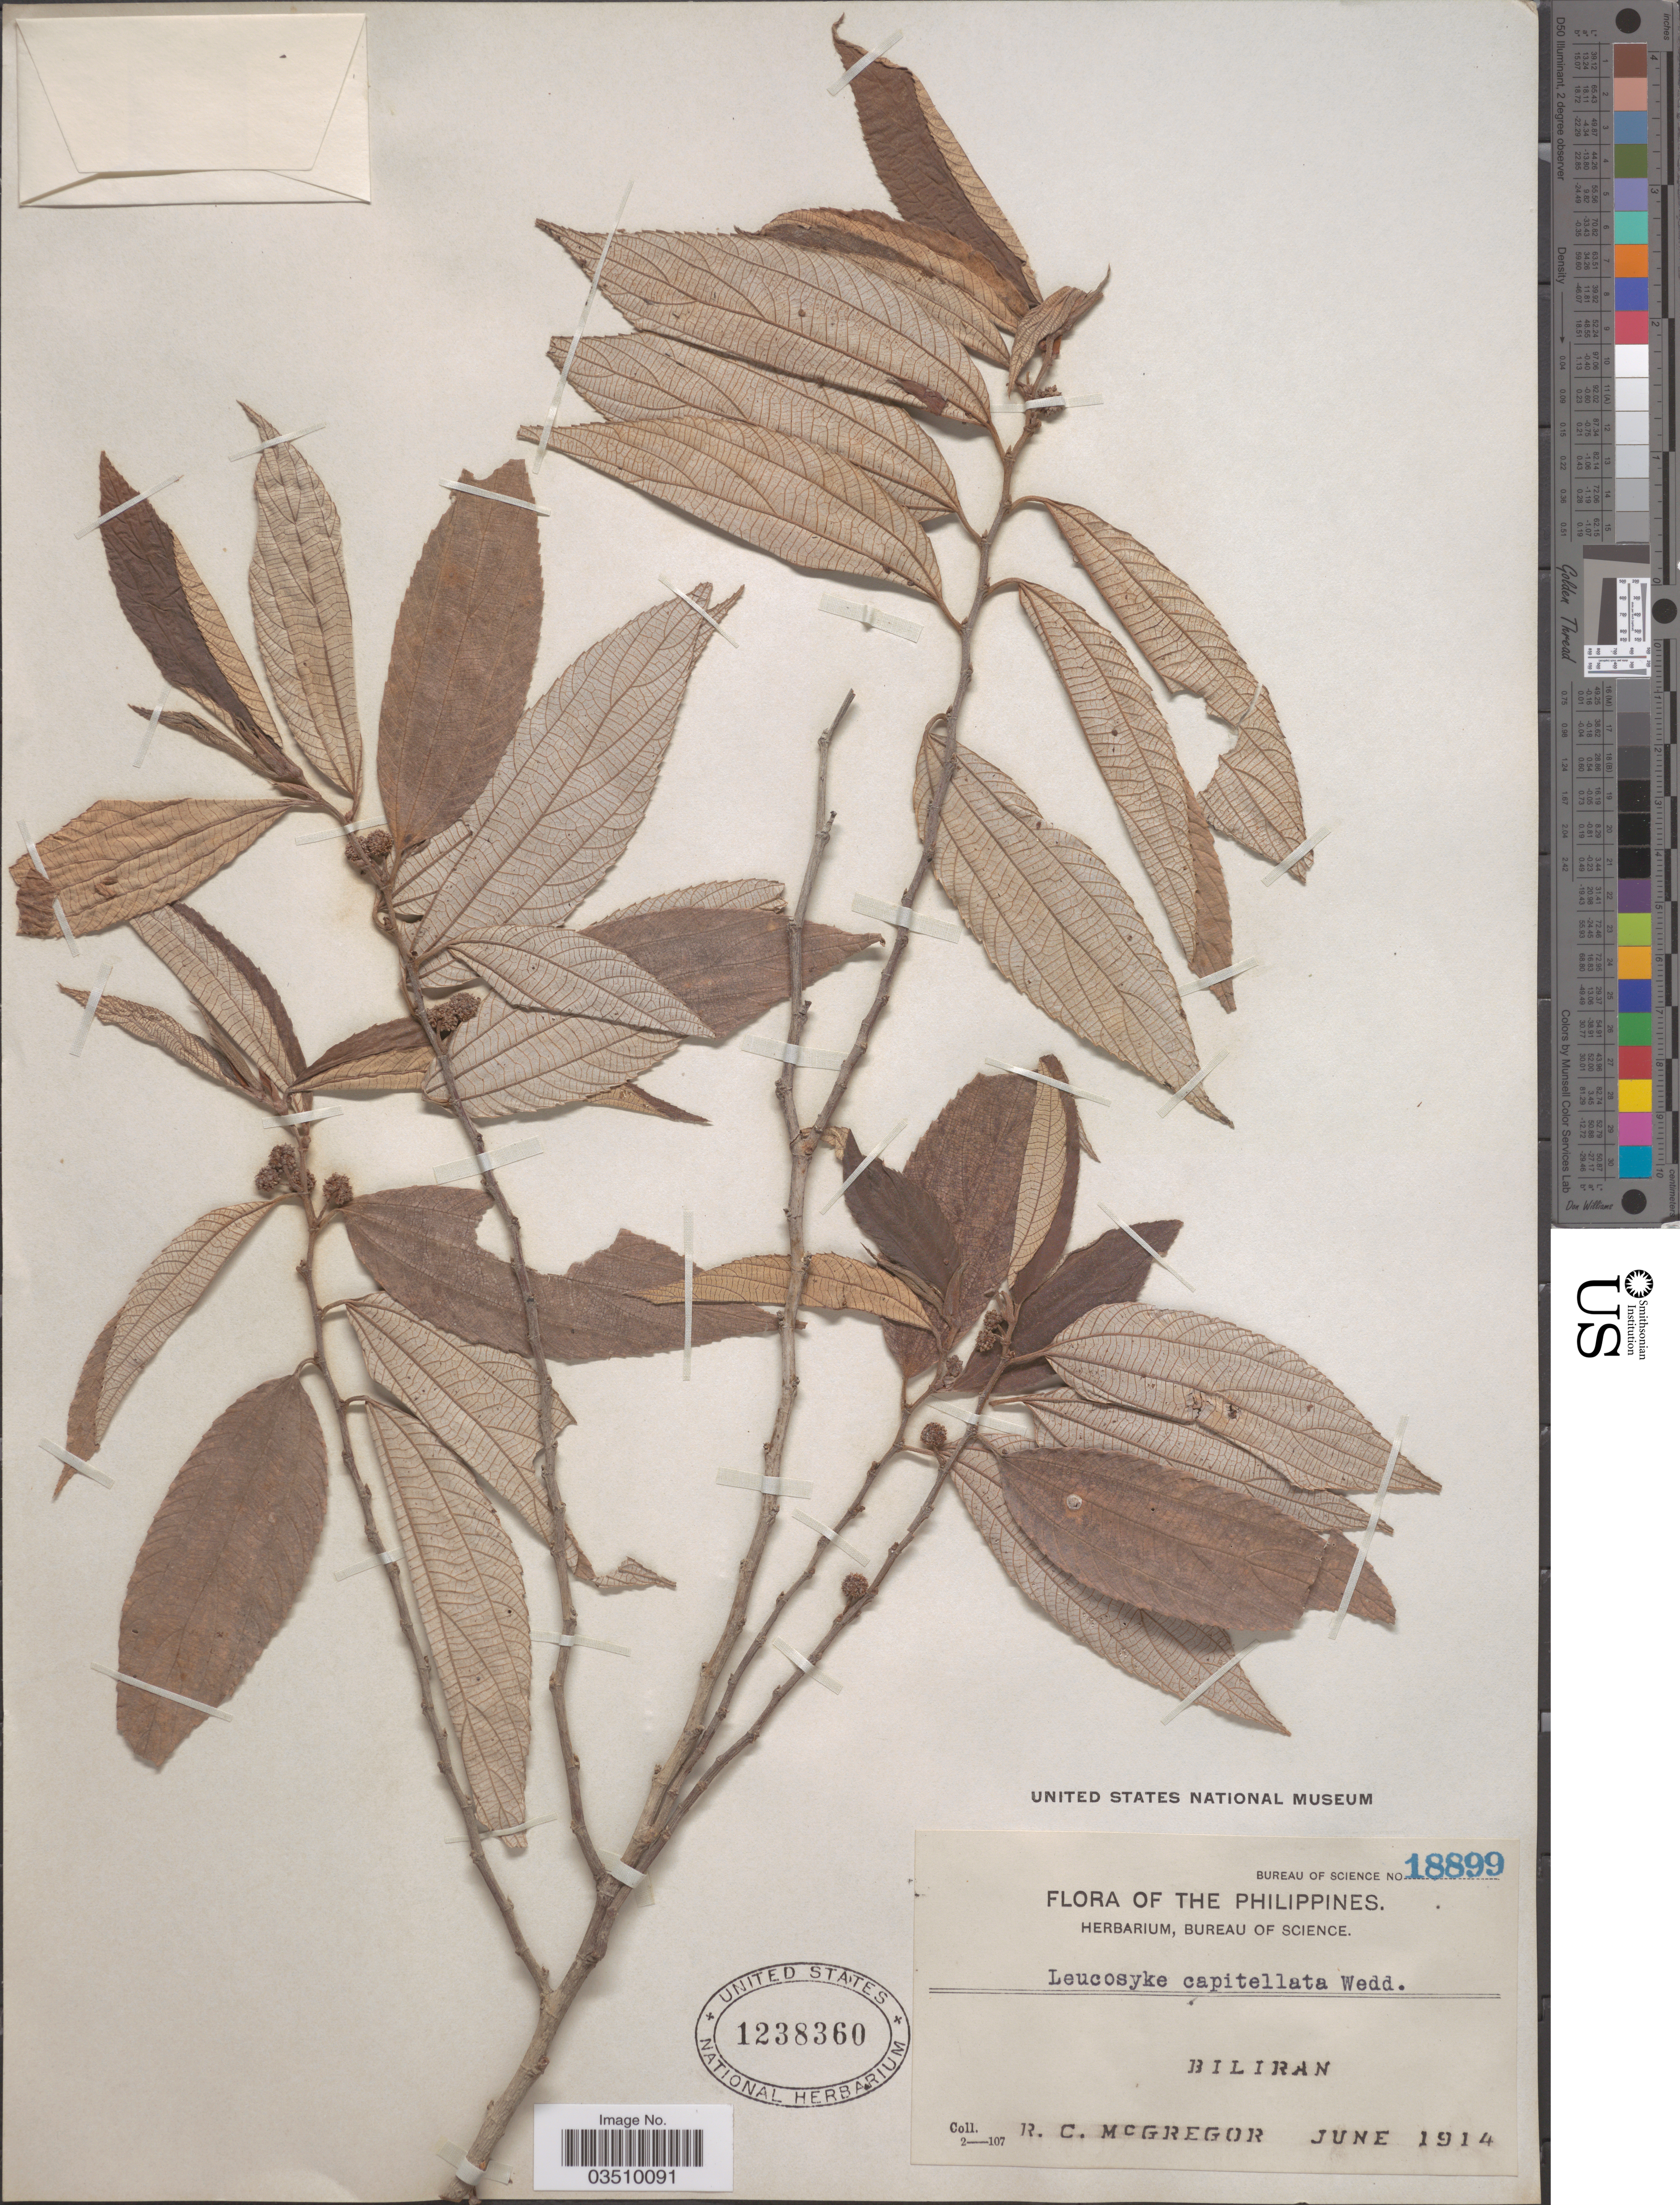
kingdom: Plantae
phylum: Tracheophyta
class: Magnoliopsida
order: Rosales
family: Urticaceae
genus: Leucosyke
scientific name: Leucosyke capitellata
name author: (Poir.) Wedd.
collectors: R. C. McGregor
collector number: Bureau of Science 18899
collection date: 1914-06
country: Philippines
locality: Biliran.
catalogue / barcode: US 1238360